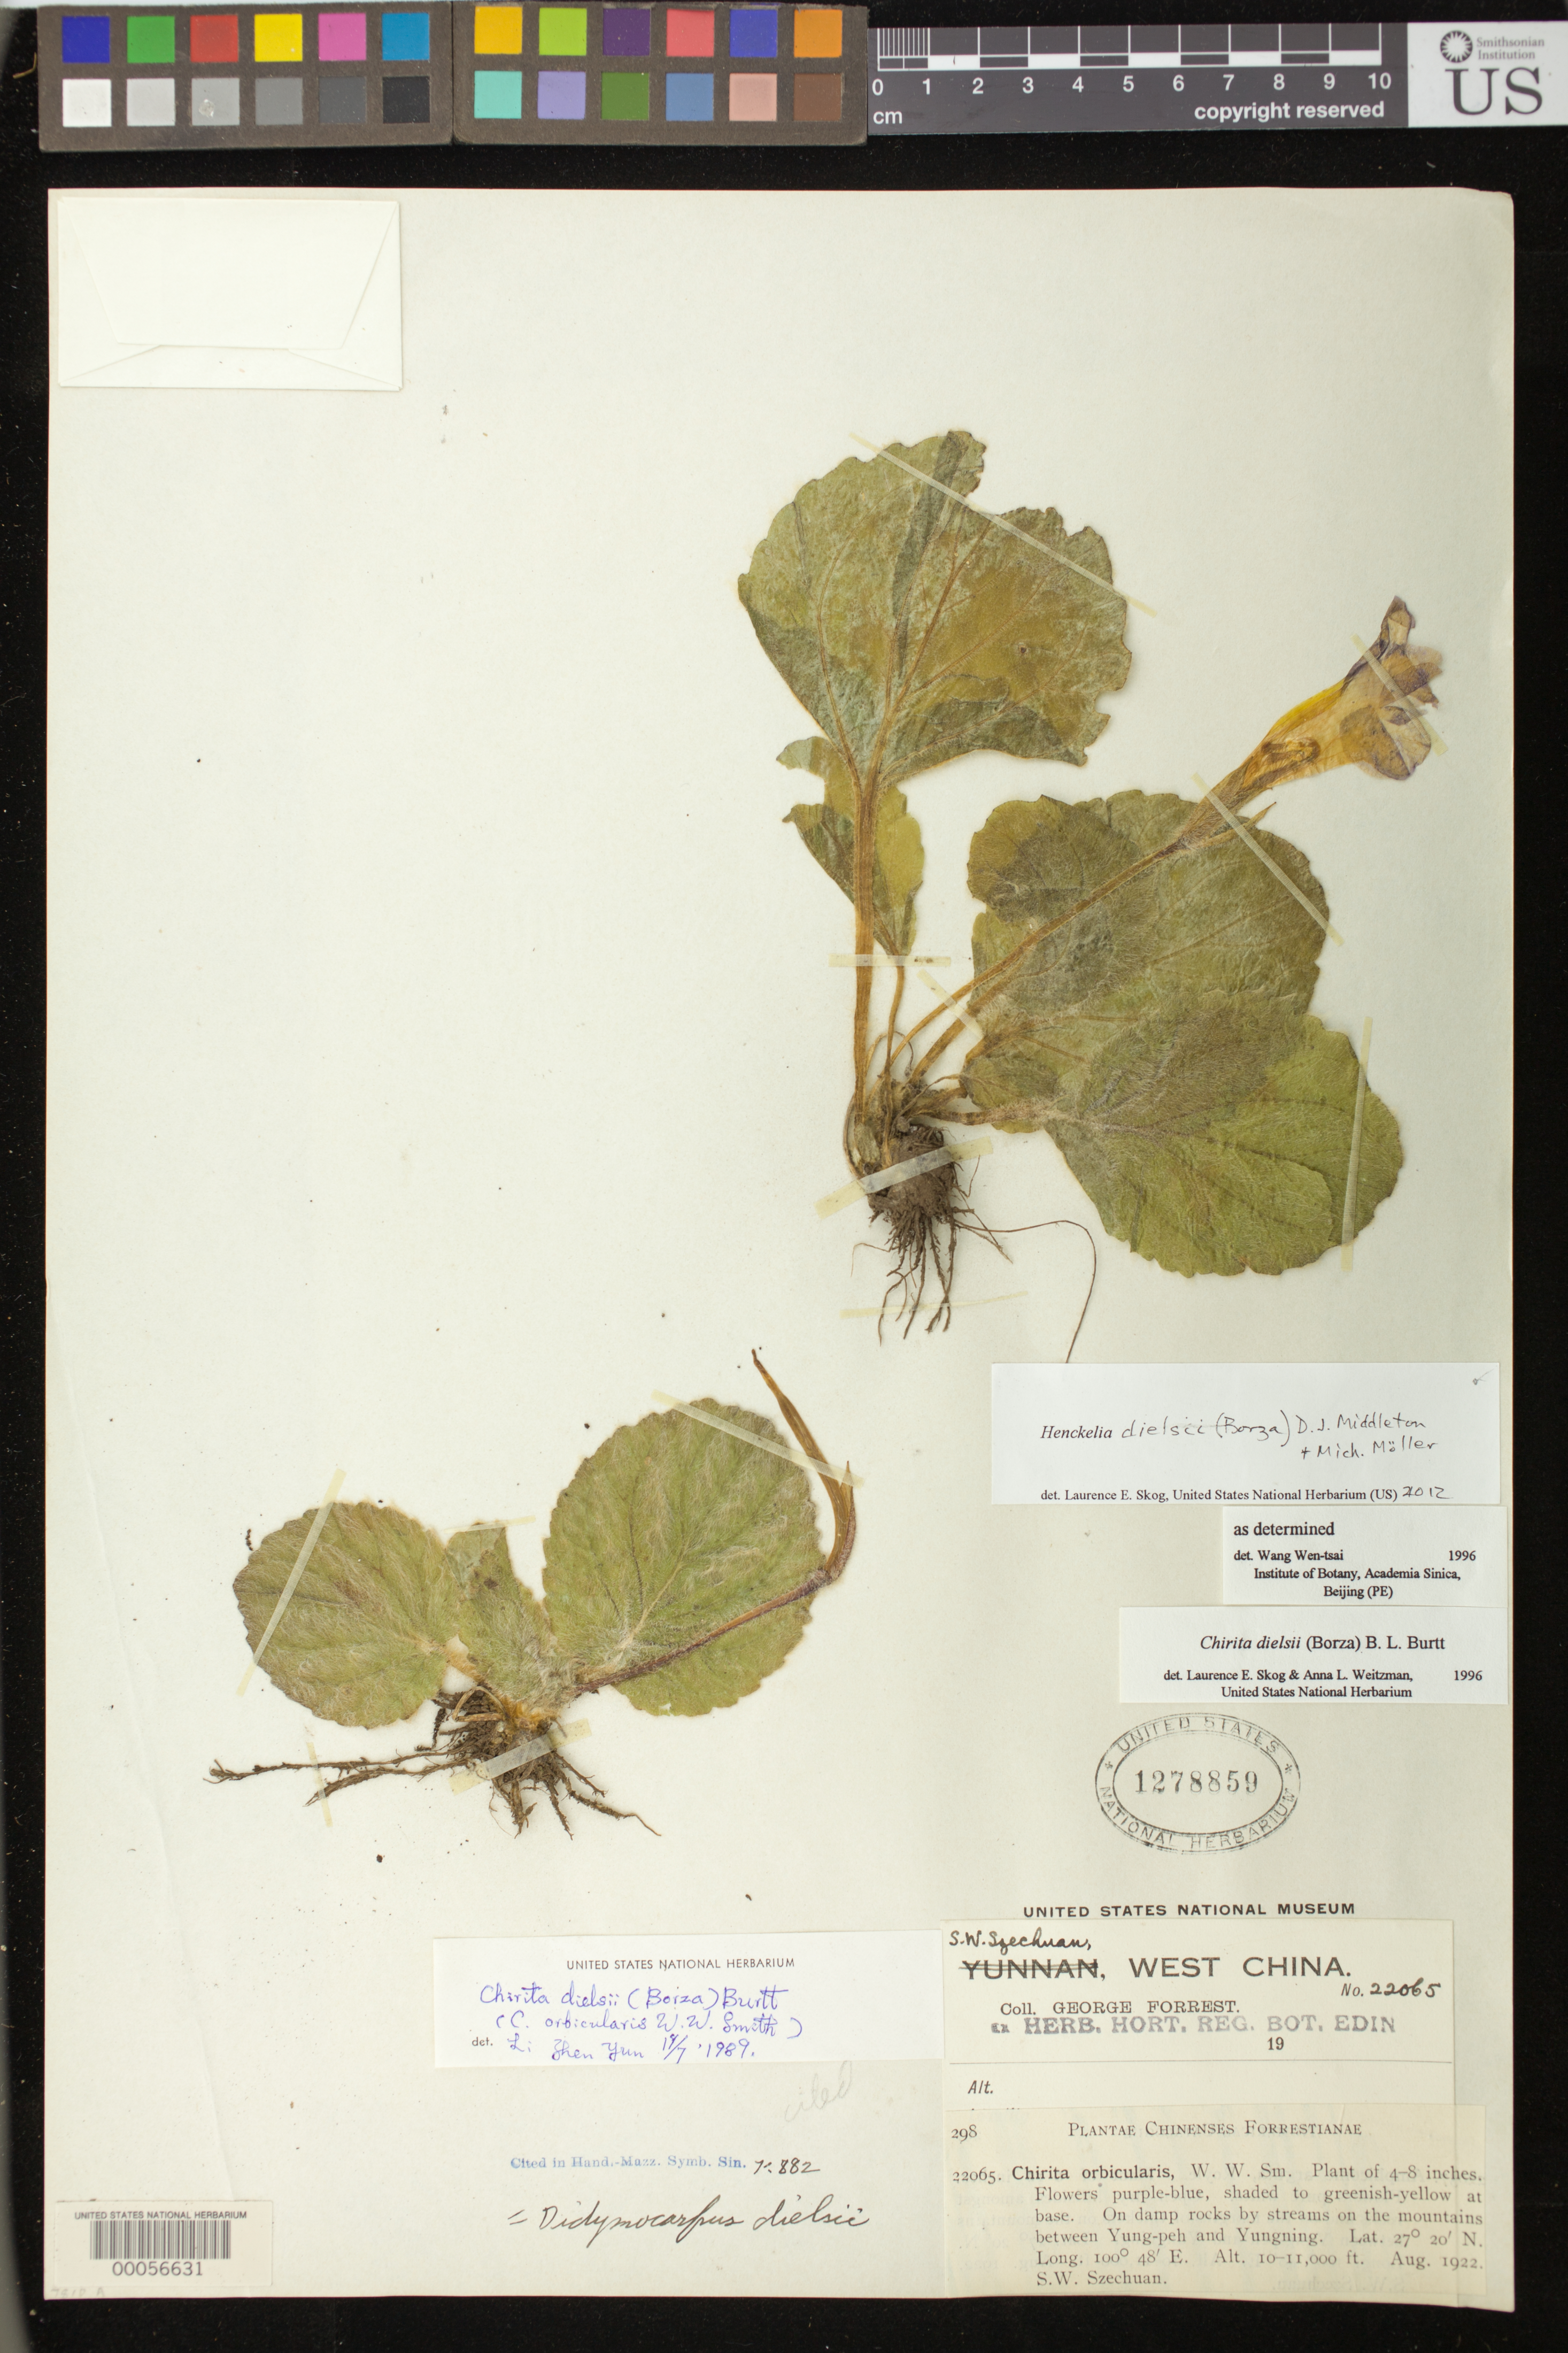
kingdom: Plantae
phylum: Tracheophyta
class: Magnoliopsida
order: Lamiales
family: Gesneriaceae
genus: Henckelia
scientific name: Henckelia dielsii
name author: (Borza) D.J. Middleton & Mich. Möller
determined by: Skog, Laurence E.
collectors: G. Forrest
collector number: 22065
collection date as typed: Aug 1922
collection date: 1922-08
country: China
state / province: Sichuan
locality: Mountains between yung-peh and yungning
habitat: On damp rocks by streams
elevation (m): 3048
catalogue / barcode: US 1278859